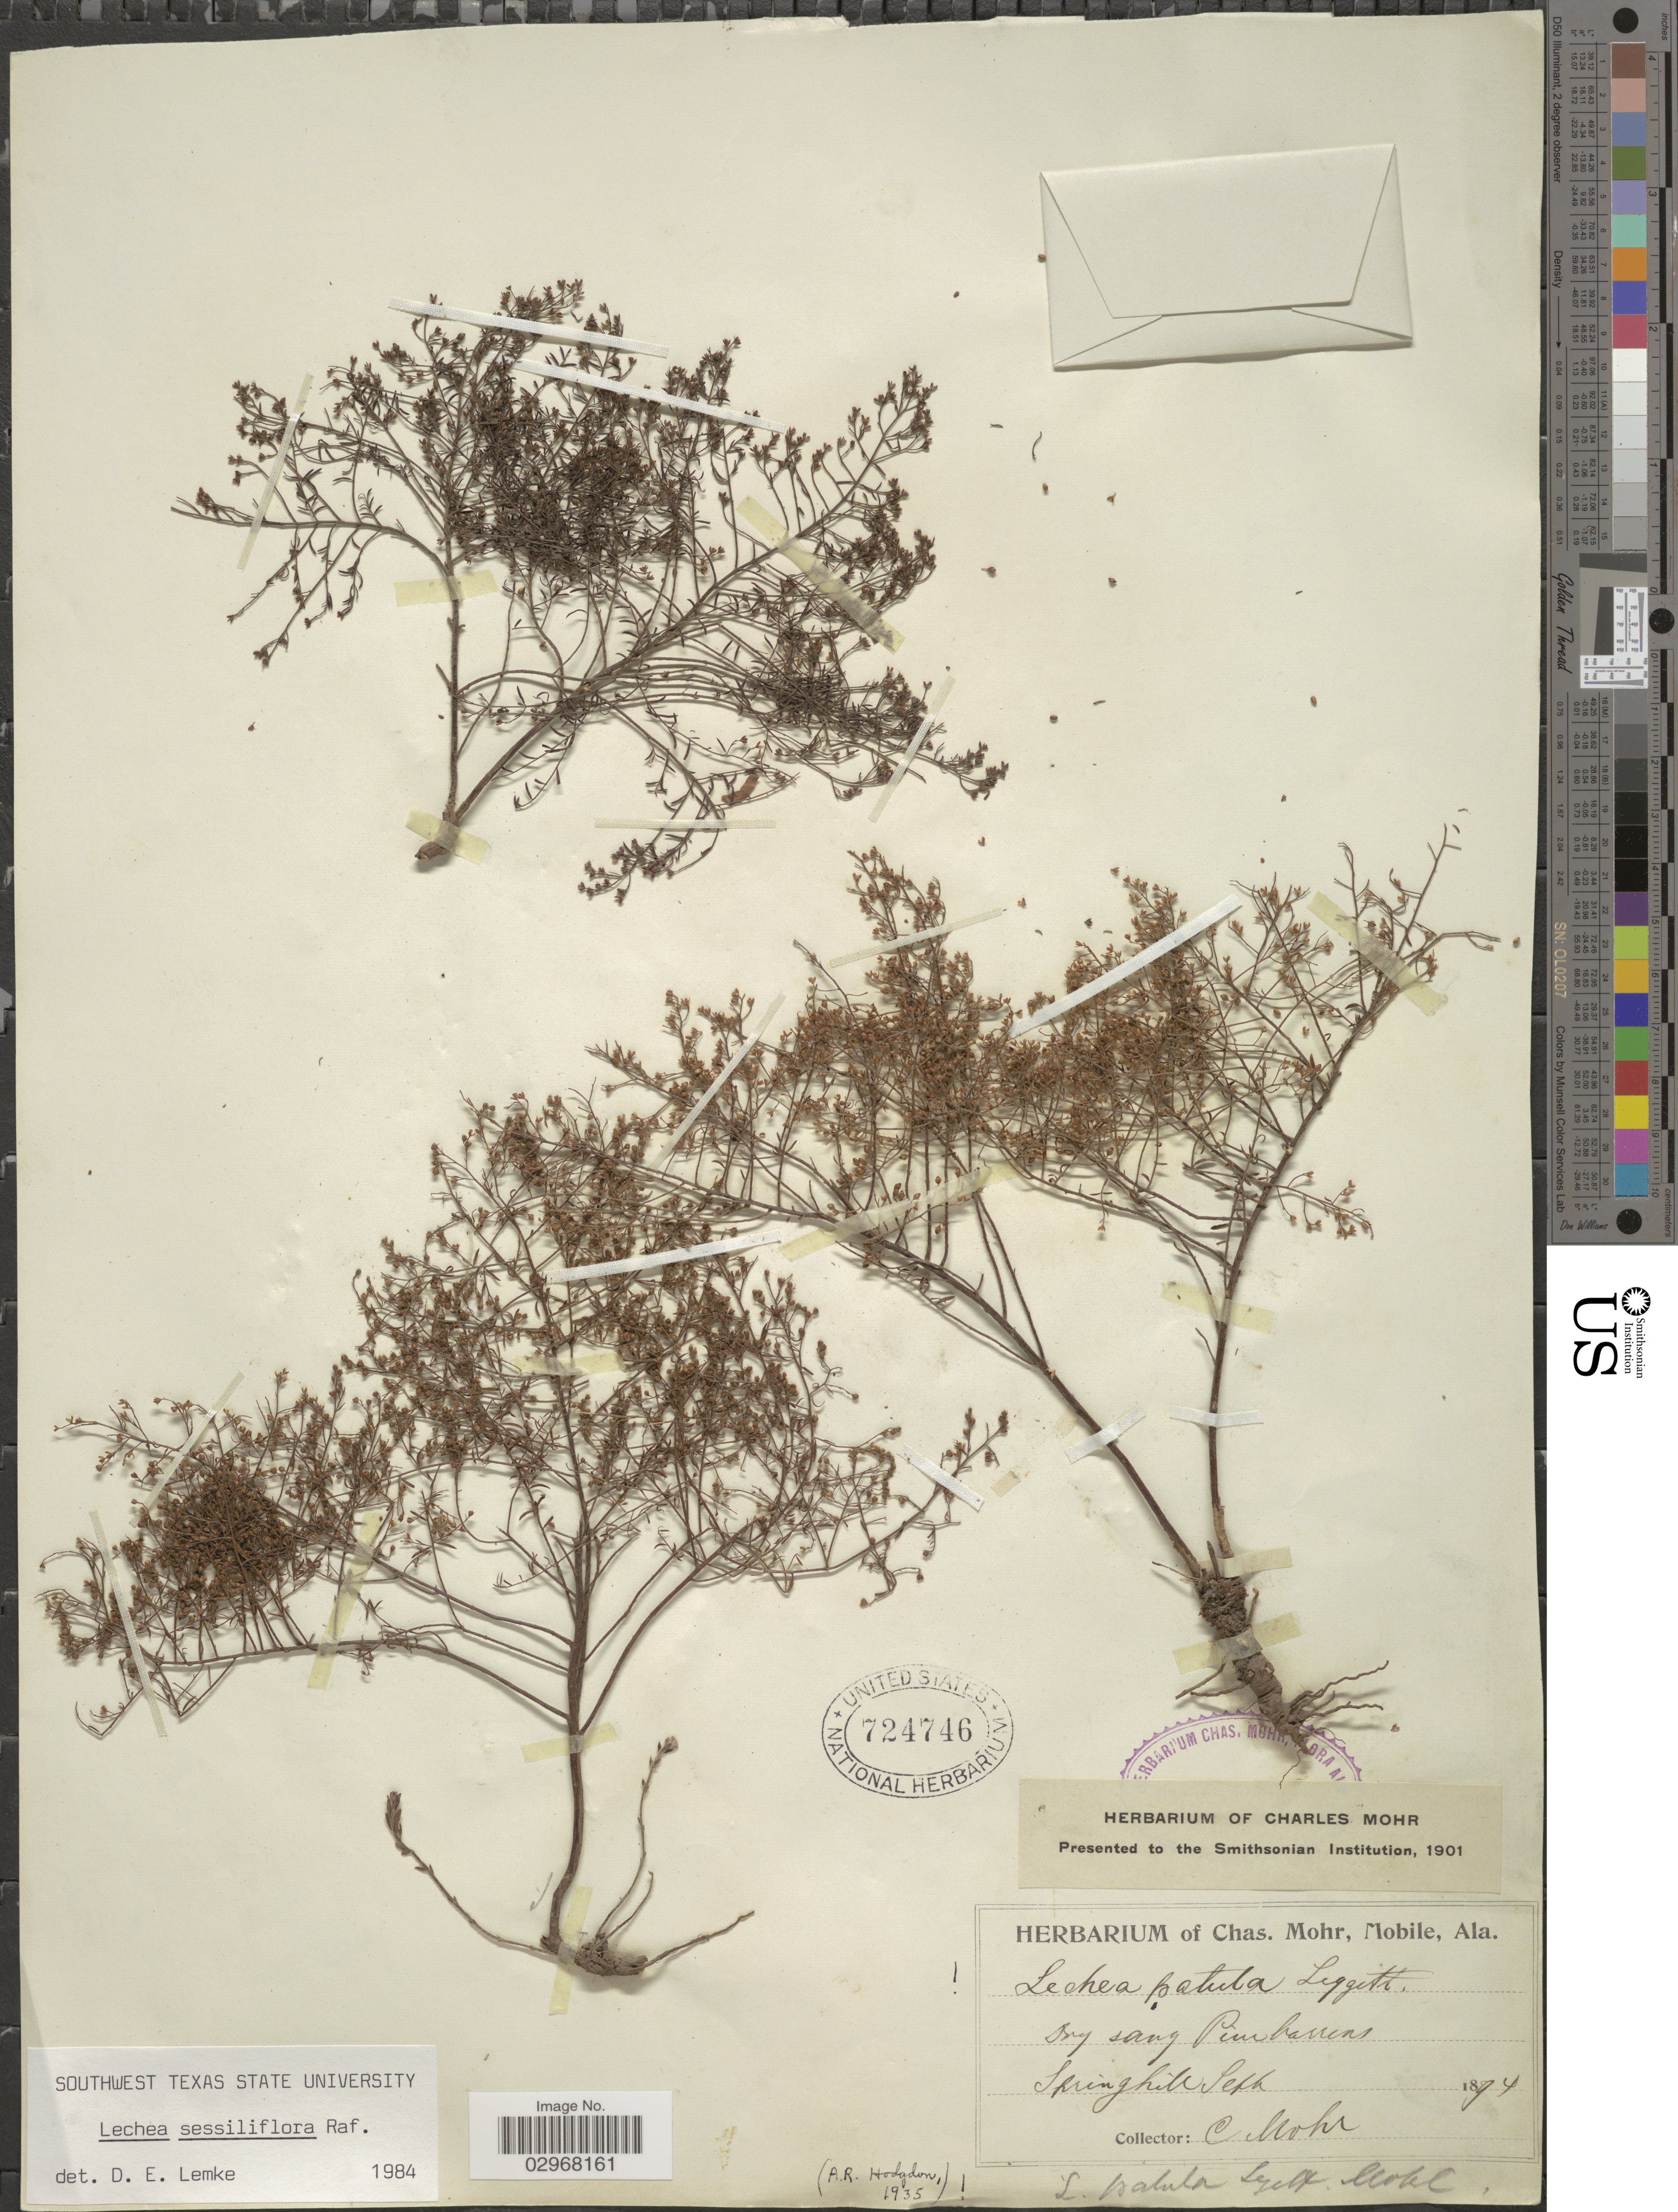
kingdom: Plantae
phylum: Tracheophyta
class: Magnoliopsida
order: Malvales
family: Cistaceae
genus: Lechea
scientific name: Lechea sessiliflora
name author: Raf.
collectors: Mohr, C. T. (herbarium)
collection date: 1874-09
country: United States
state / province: Alabama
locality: Springhill.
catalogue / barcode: US 724746